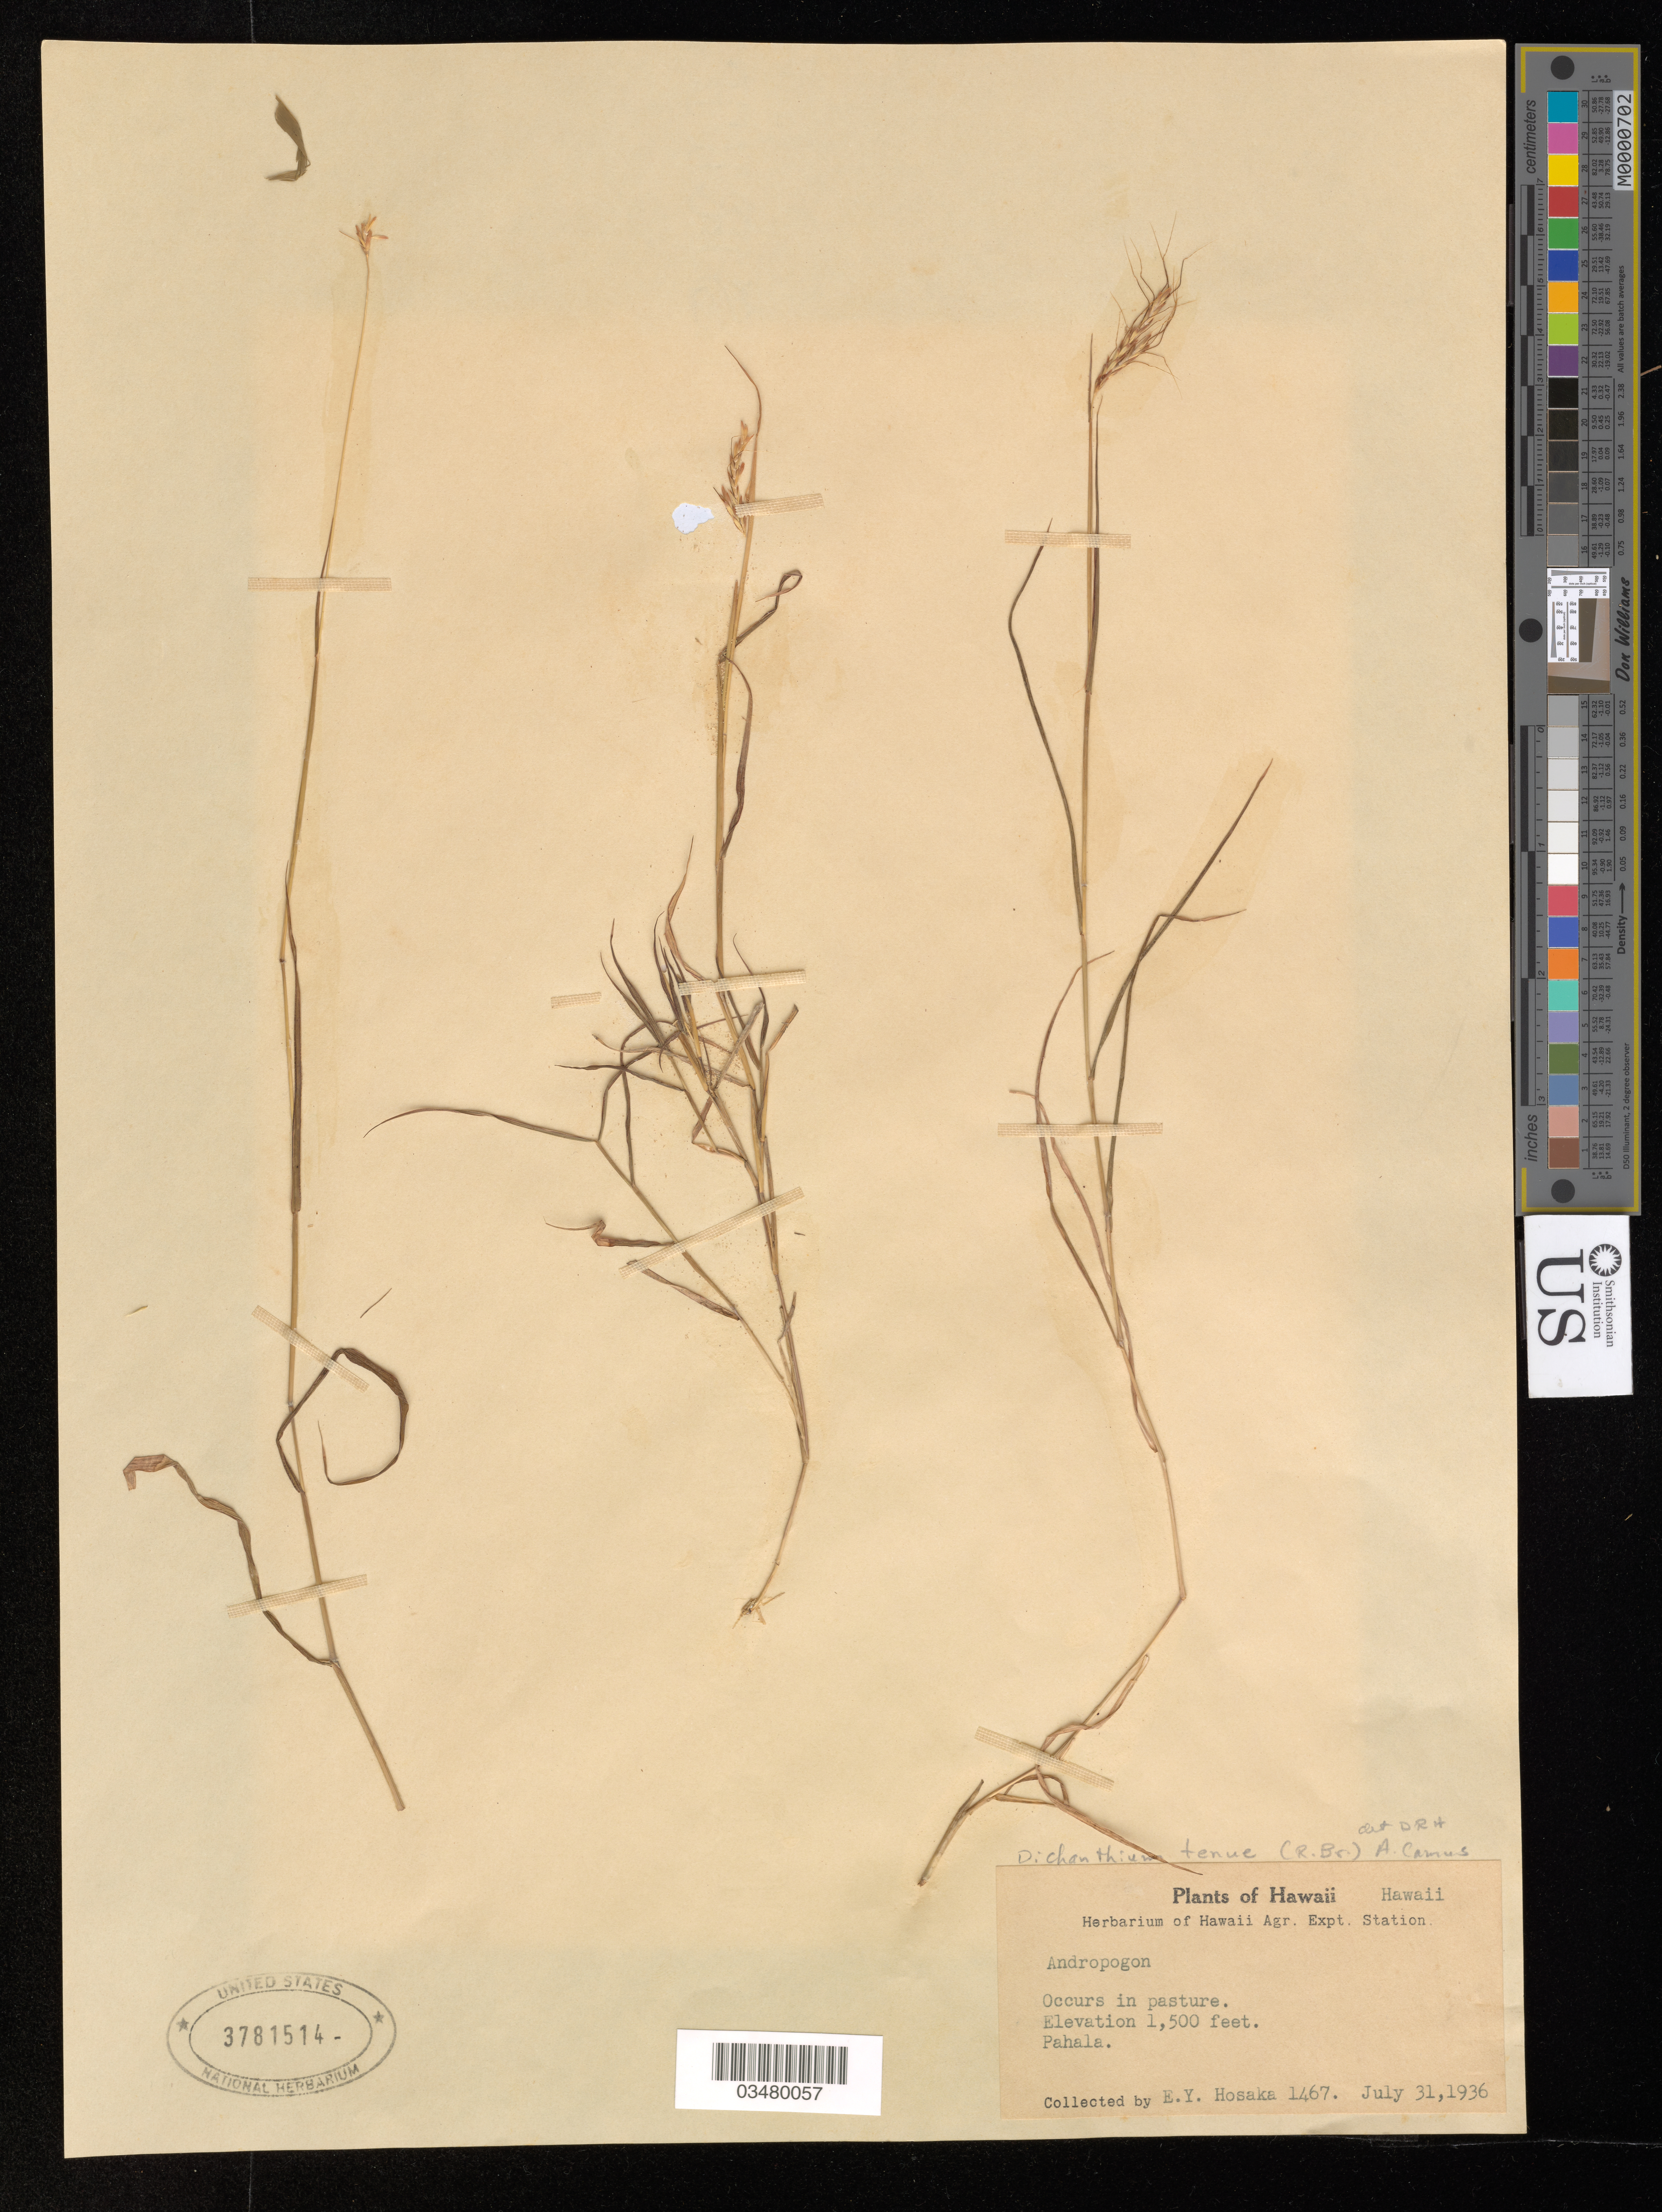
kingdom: Plantae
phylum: Tracheophyta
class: Liliopsida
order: Poales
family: Poaceae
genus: Dichanthium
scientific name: Dichanthium tenue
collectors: E. Y. Hosaka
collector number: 1467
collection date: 1936-07-31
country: United States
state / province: Hawaii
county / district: Hawaii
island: Hawaii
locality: Pahala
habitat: Pasture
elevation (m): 457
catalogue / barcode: US 3781514